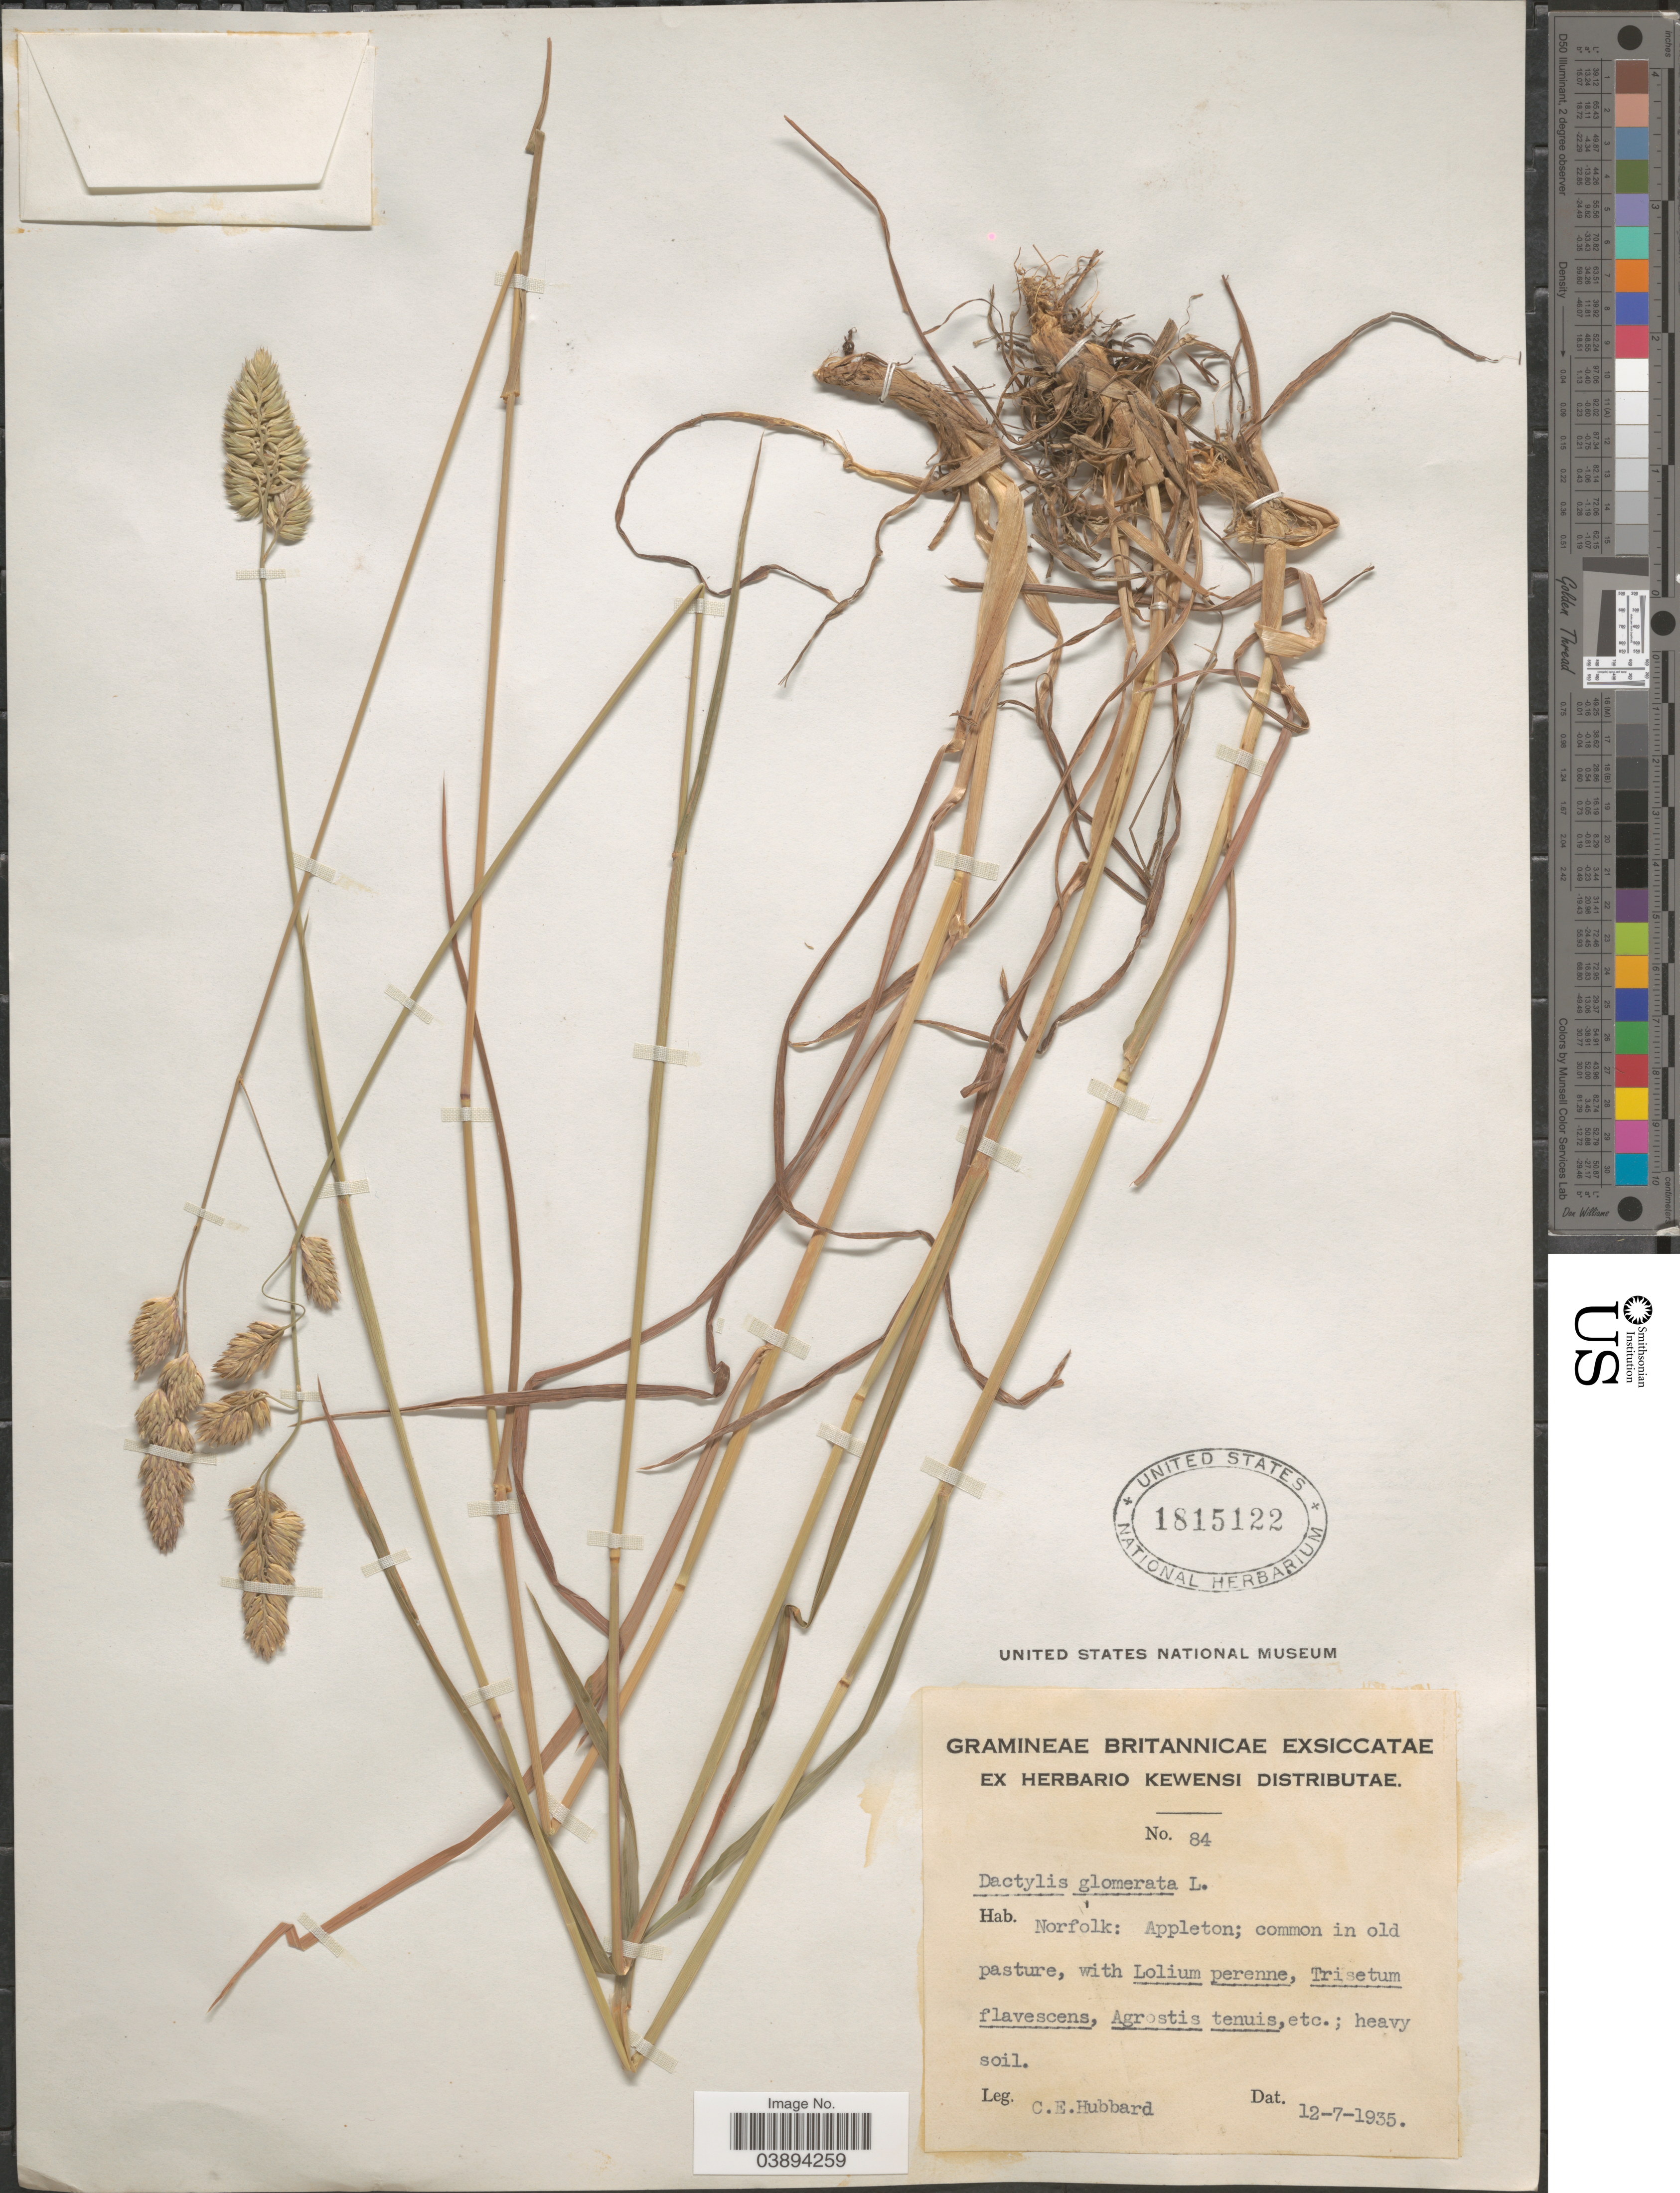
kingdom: Plantae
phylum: Tracheophyta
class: Liliopsida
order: Poales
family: Poaceae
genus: Dactylis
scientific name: Dactylis glomerata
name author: L.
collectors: C. E. Hubbard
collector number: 84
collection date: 1935-07-12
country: United Kingdom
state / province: England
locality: Appleton. Norfolk.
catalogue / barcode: US 1815122